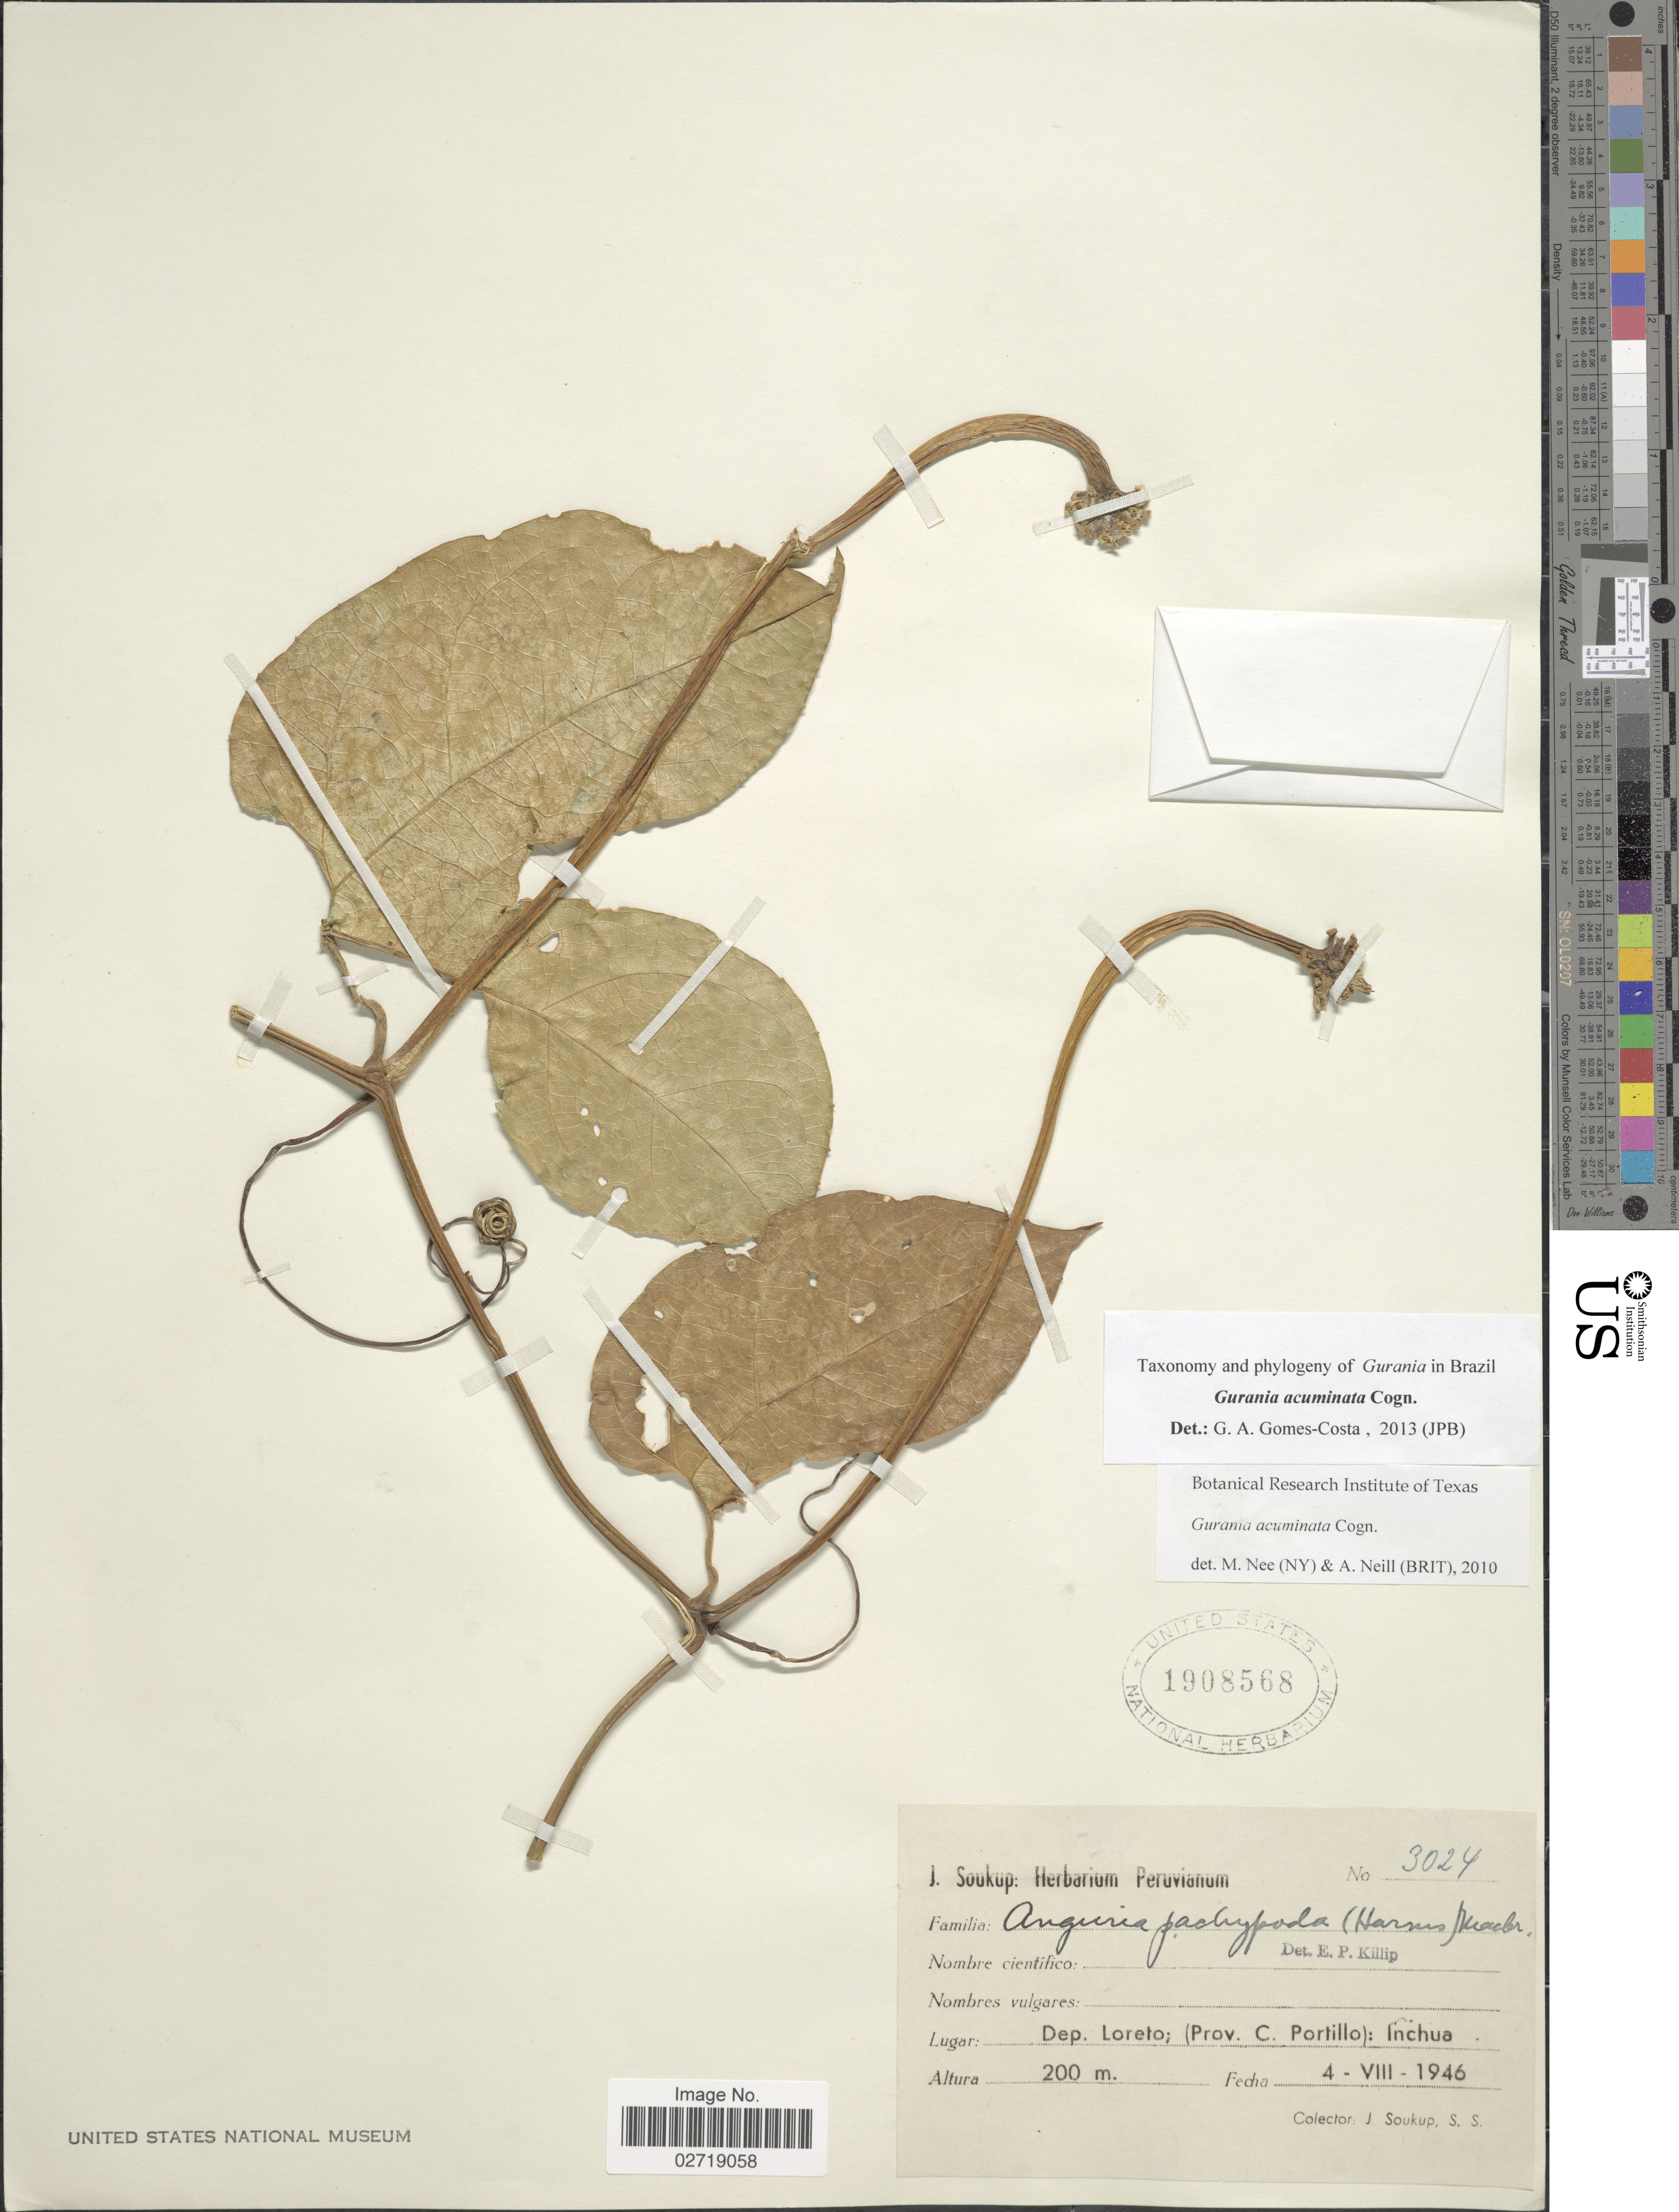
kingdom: Plantae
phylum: Tracheophyta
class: Magnoliopsida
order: Cucurbitales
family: Cucurbitaceae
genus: Gurania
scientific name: Gurania acuminata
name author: Cogn.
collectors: J. J. Soukup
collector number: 3024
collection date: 1946-08-04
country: Peru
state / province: Loreto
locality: Prov. C. Portillo: Inchua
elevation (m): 200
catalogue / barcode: US 1908568